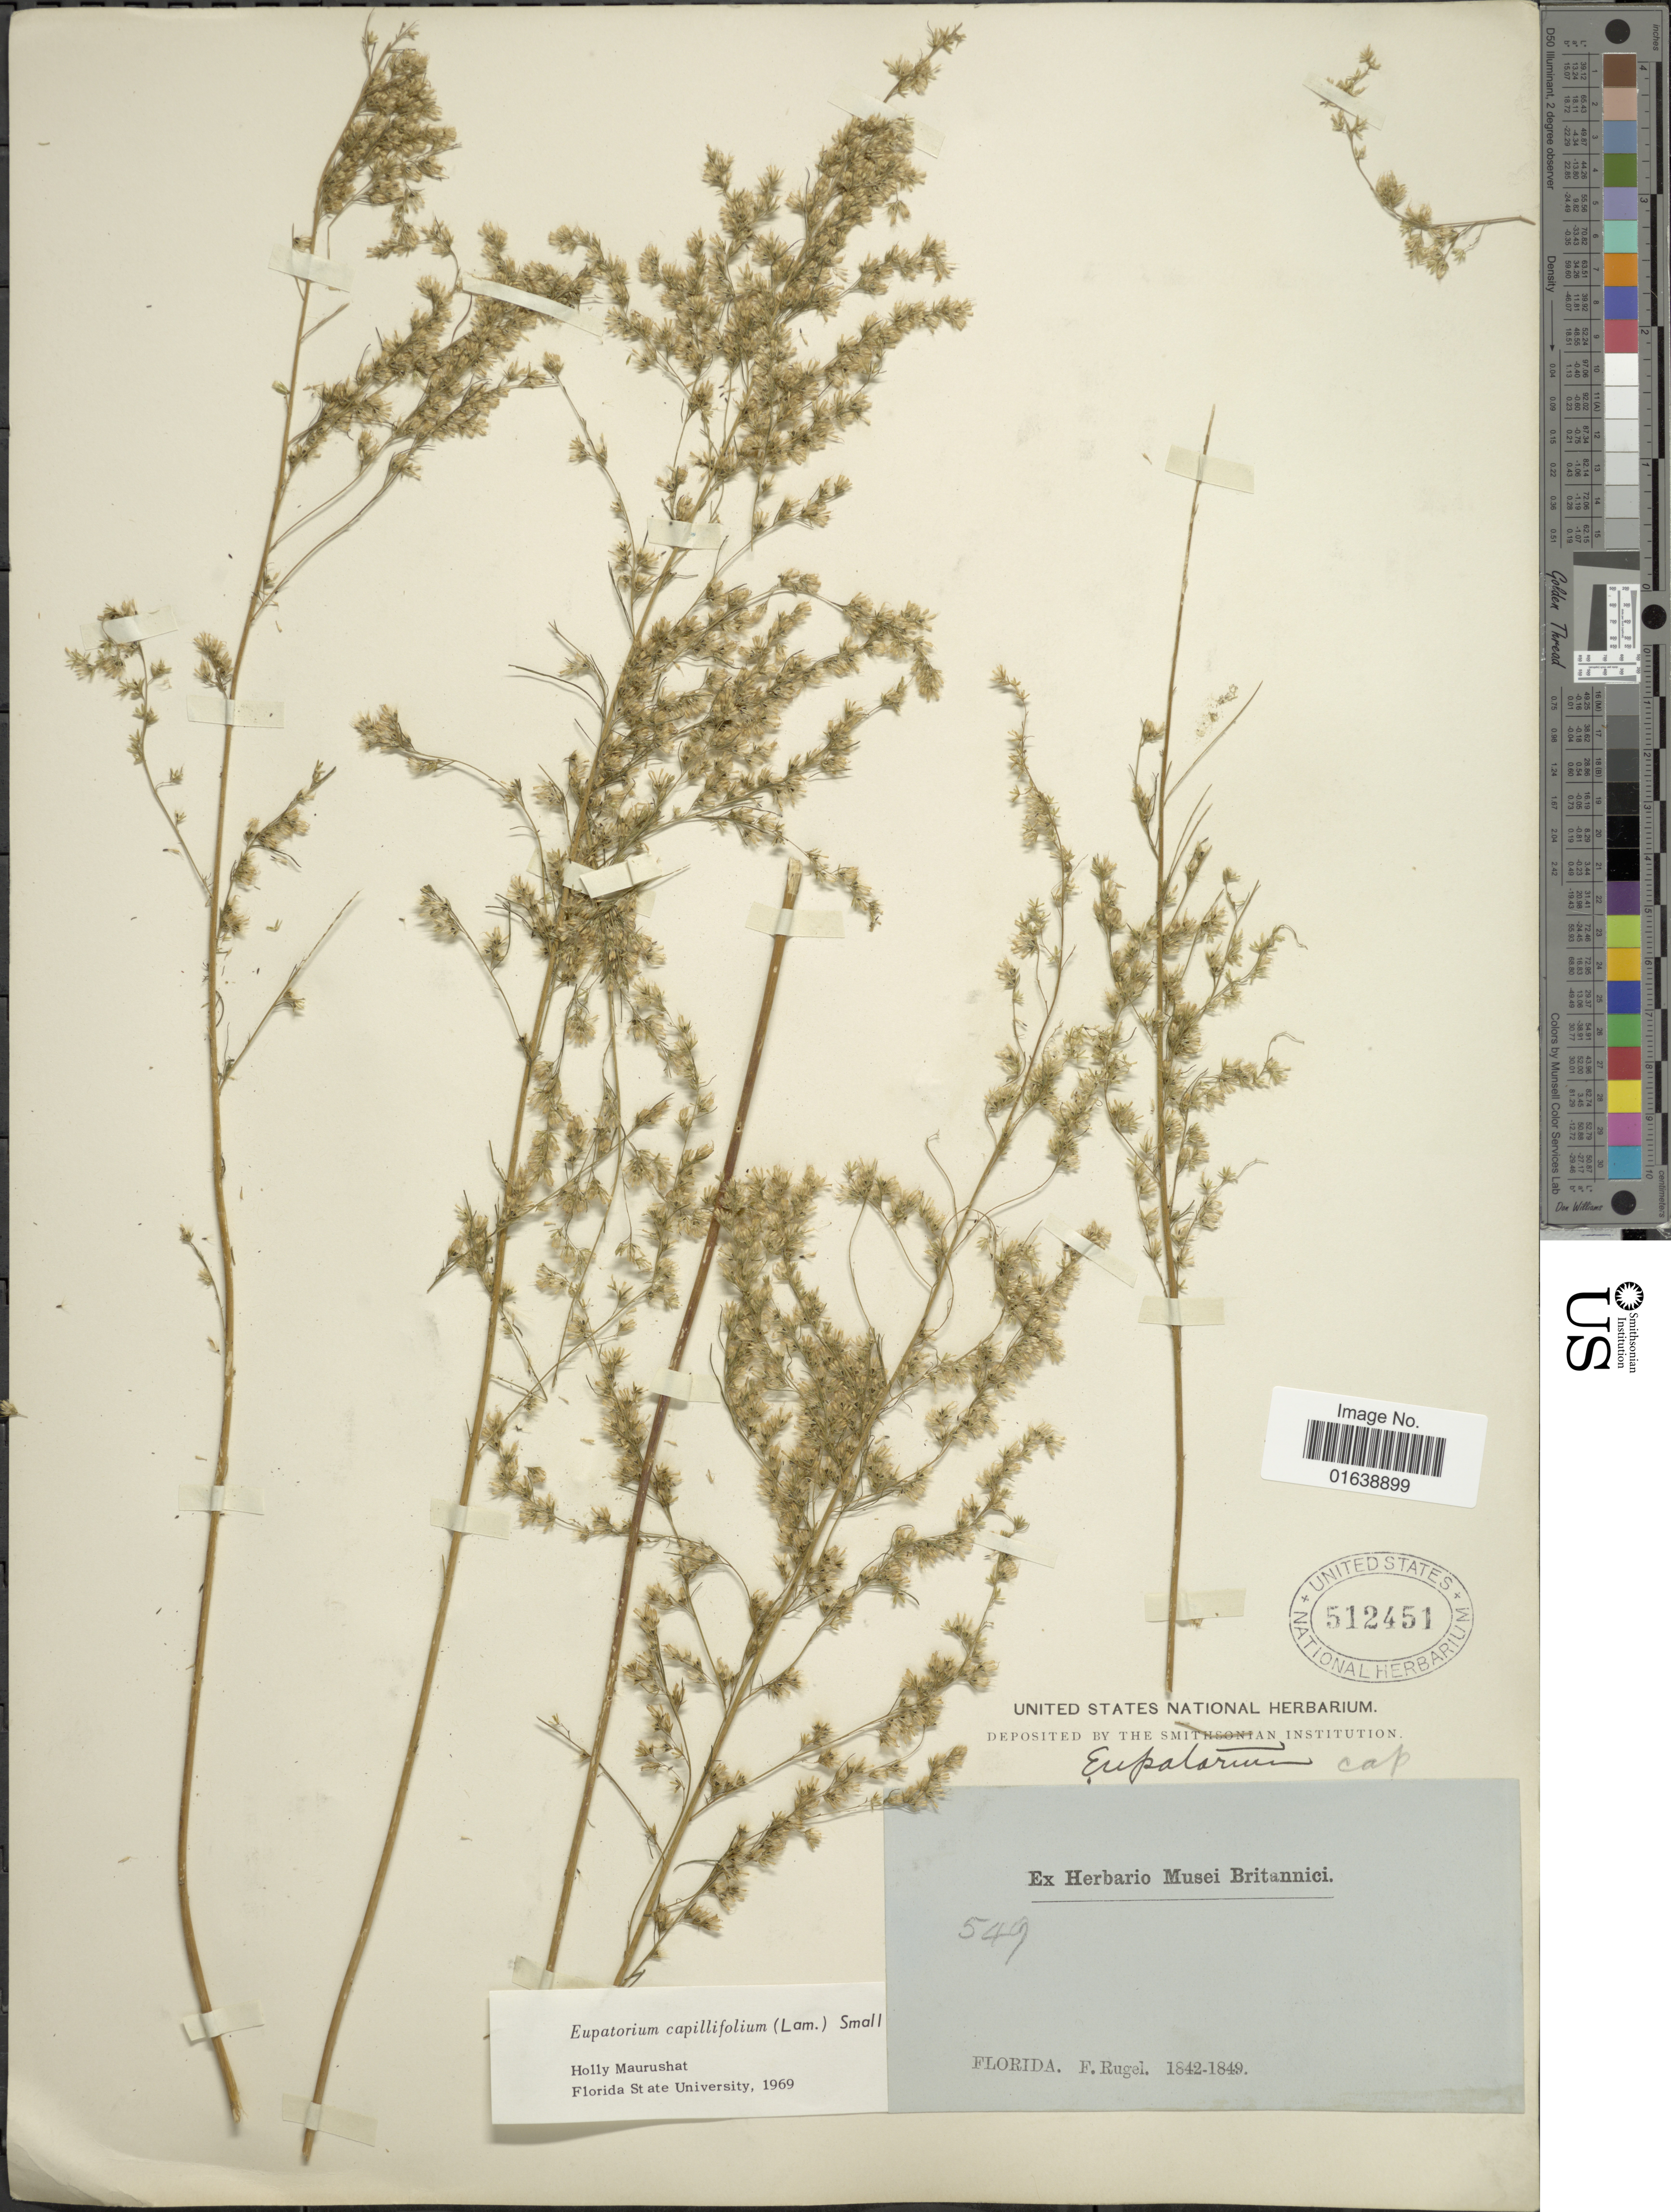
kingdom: Plantae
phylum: Tracheophyta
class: Magnoliopsida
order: Asterales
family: Asteraceae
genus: Eupatorium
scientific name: Eupatorium capillifolium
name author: (Lam.) Small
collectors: F. Rugel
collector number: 549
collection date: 1842/1849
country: United States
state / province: Florida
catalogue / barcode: US 512451